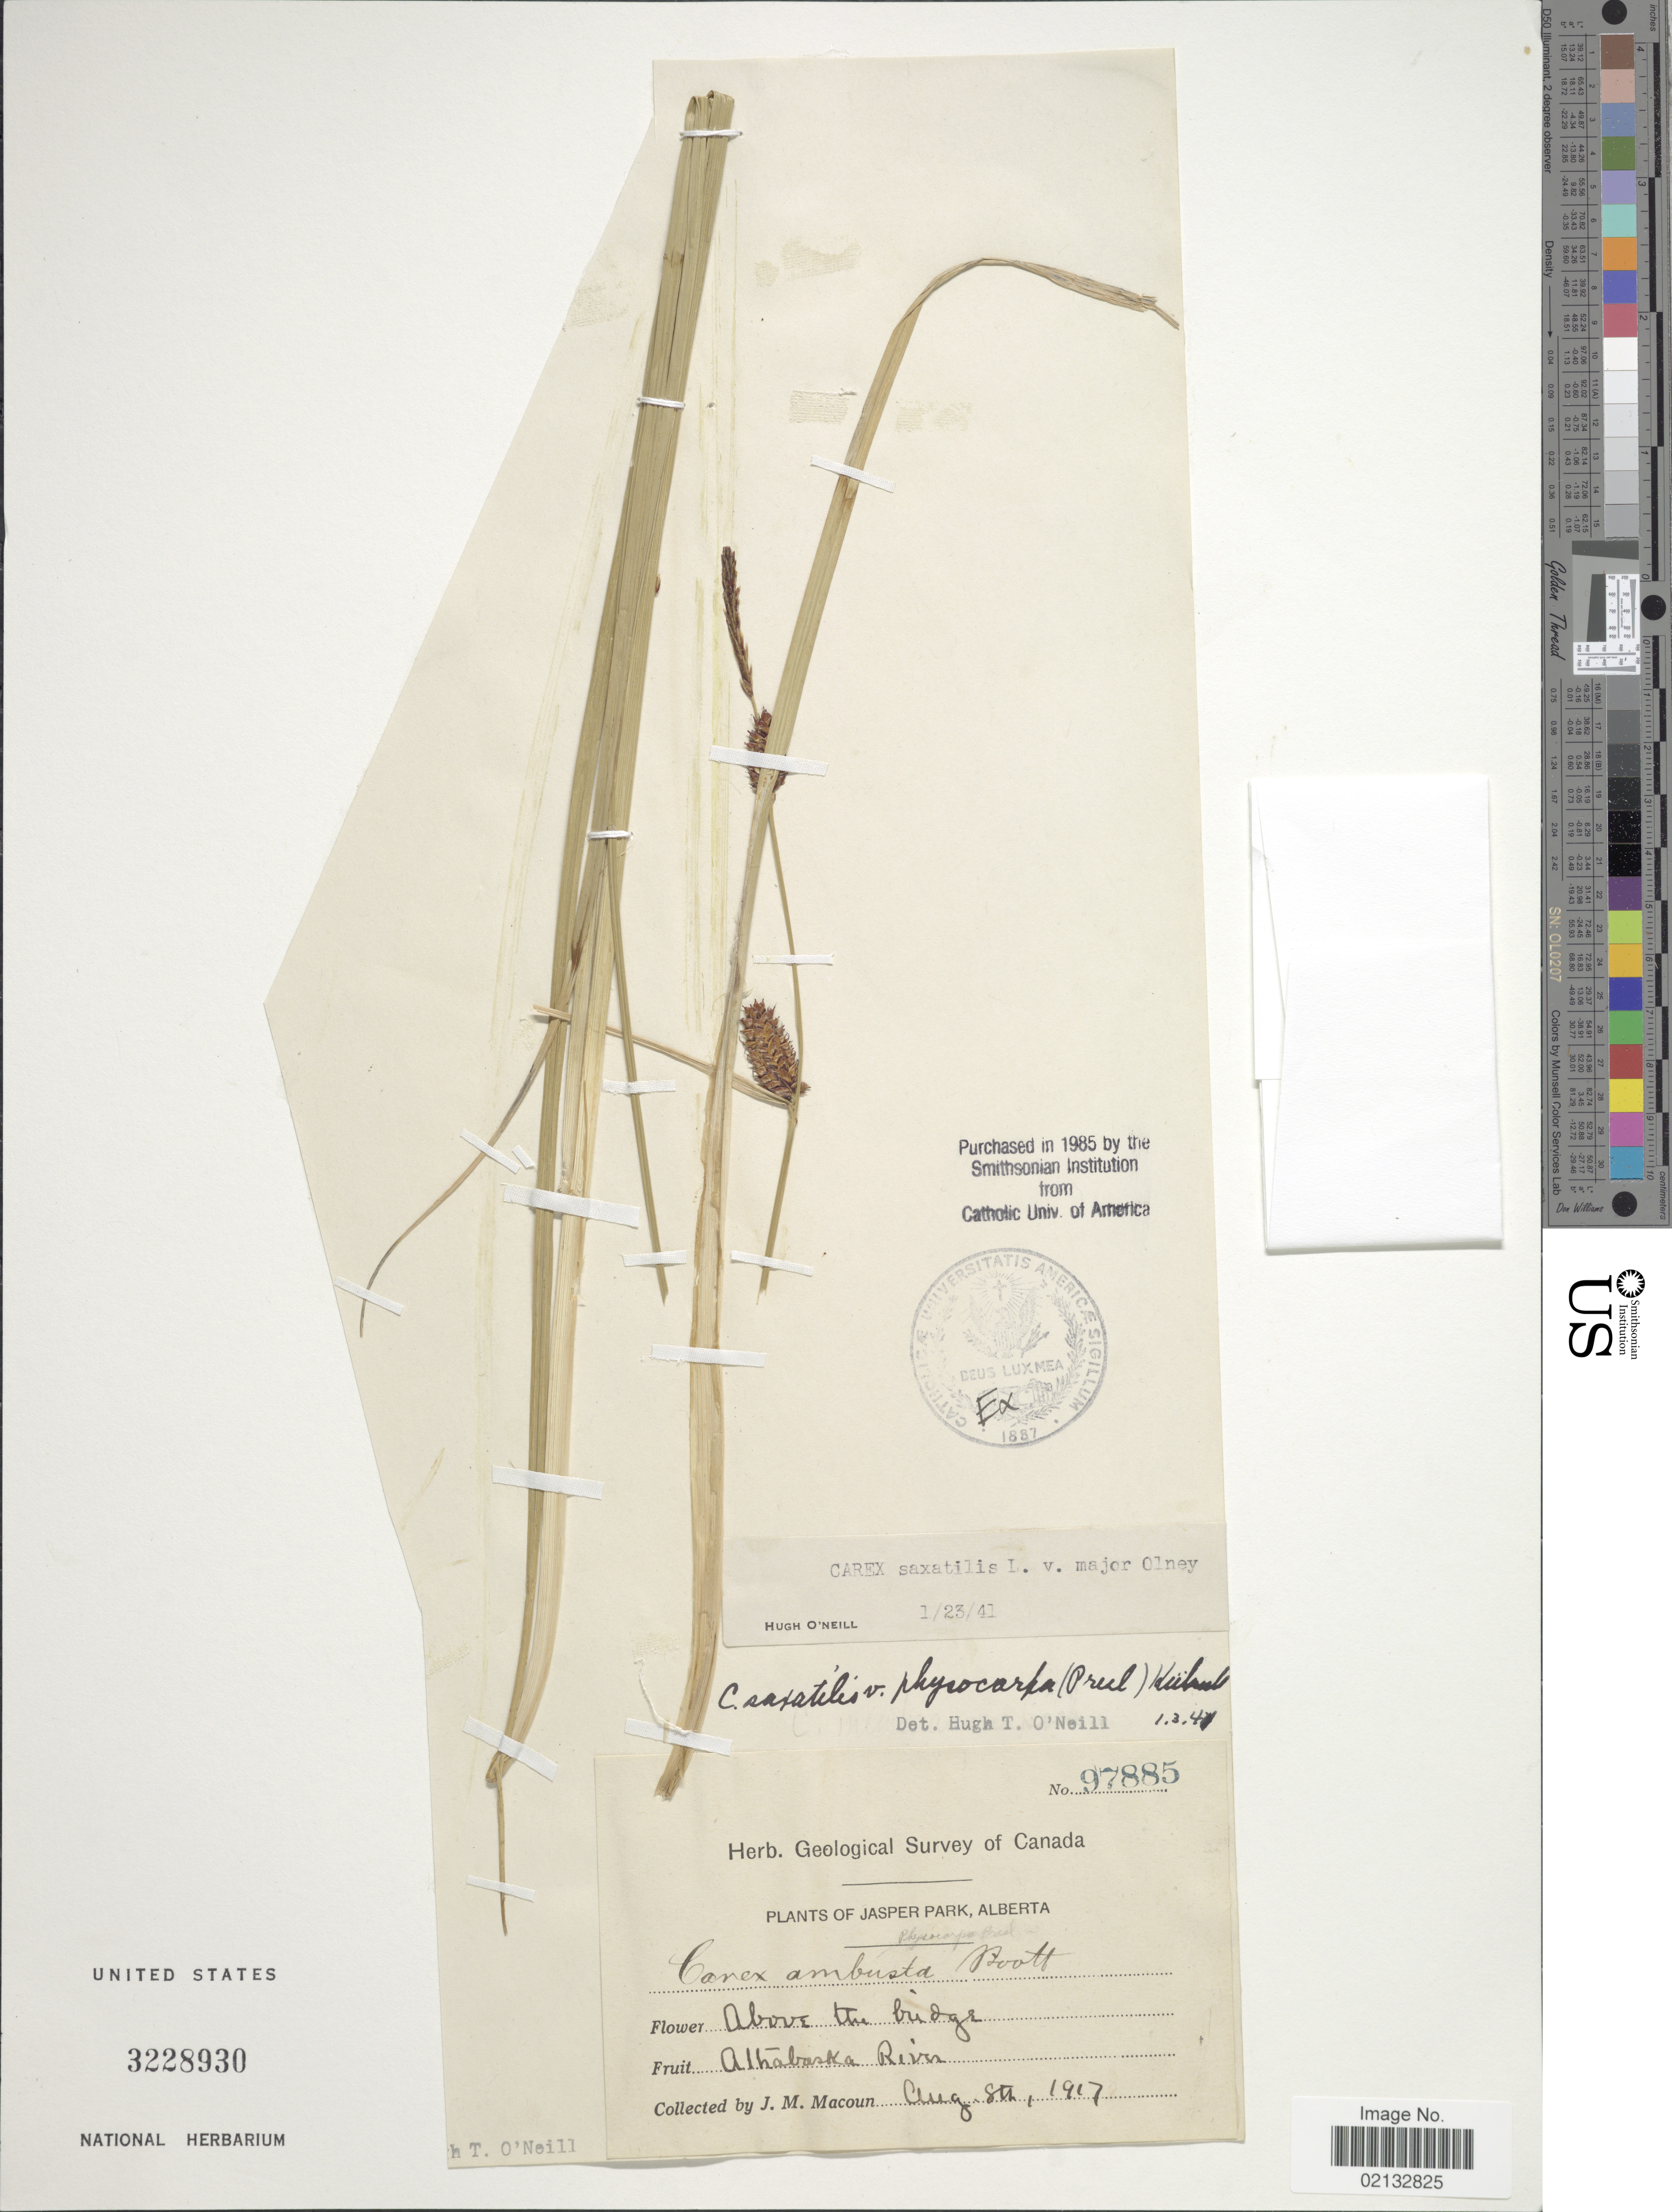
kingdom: Plantae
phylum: Tracheophyta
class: Liliopsida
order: Poales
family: Cyperaceae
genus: Carex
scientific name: Carex saxatilis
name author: L.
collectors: J. M. Macoun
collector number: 97885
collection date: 1917-08-08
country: Canada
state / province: Alberta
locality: Jasper Park. Above the bridge. Athabaska River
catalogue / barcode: US 3228930